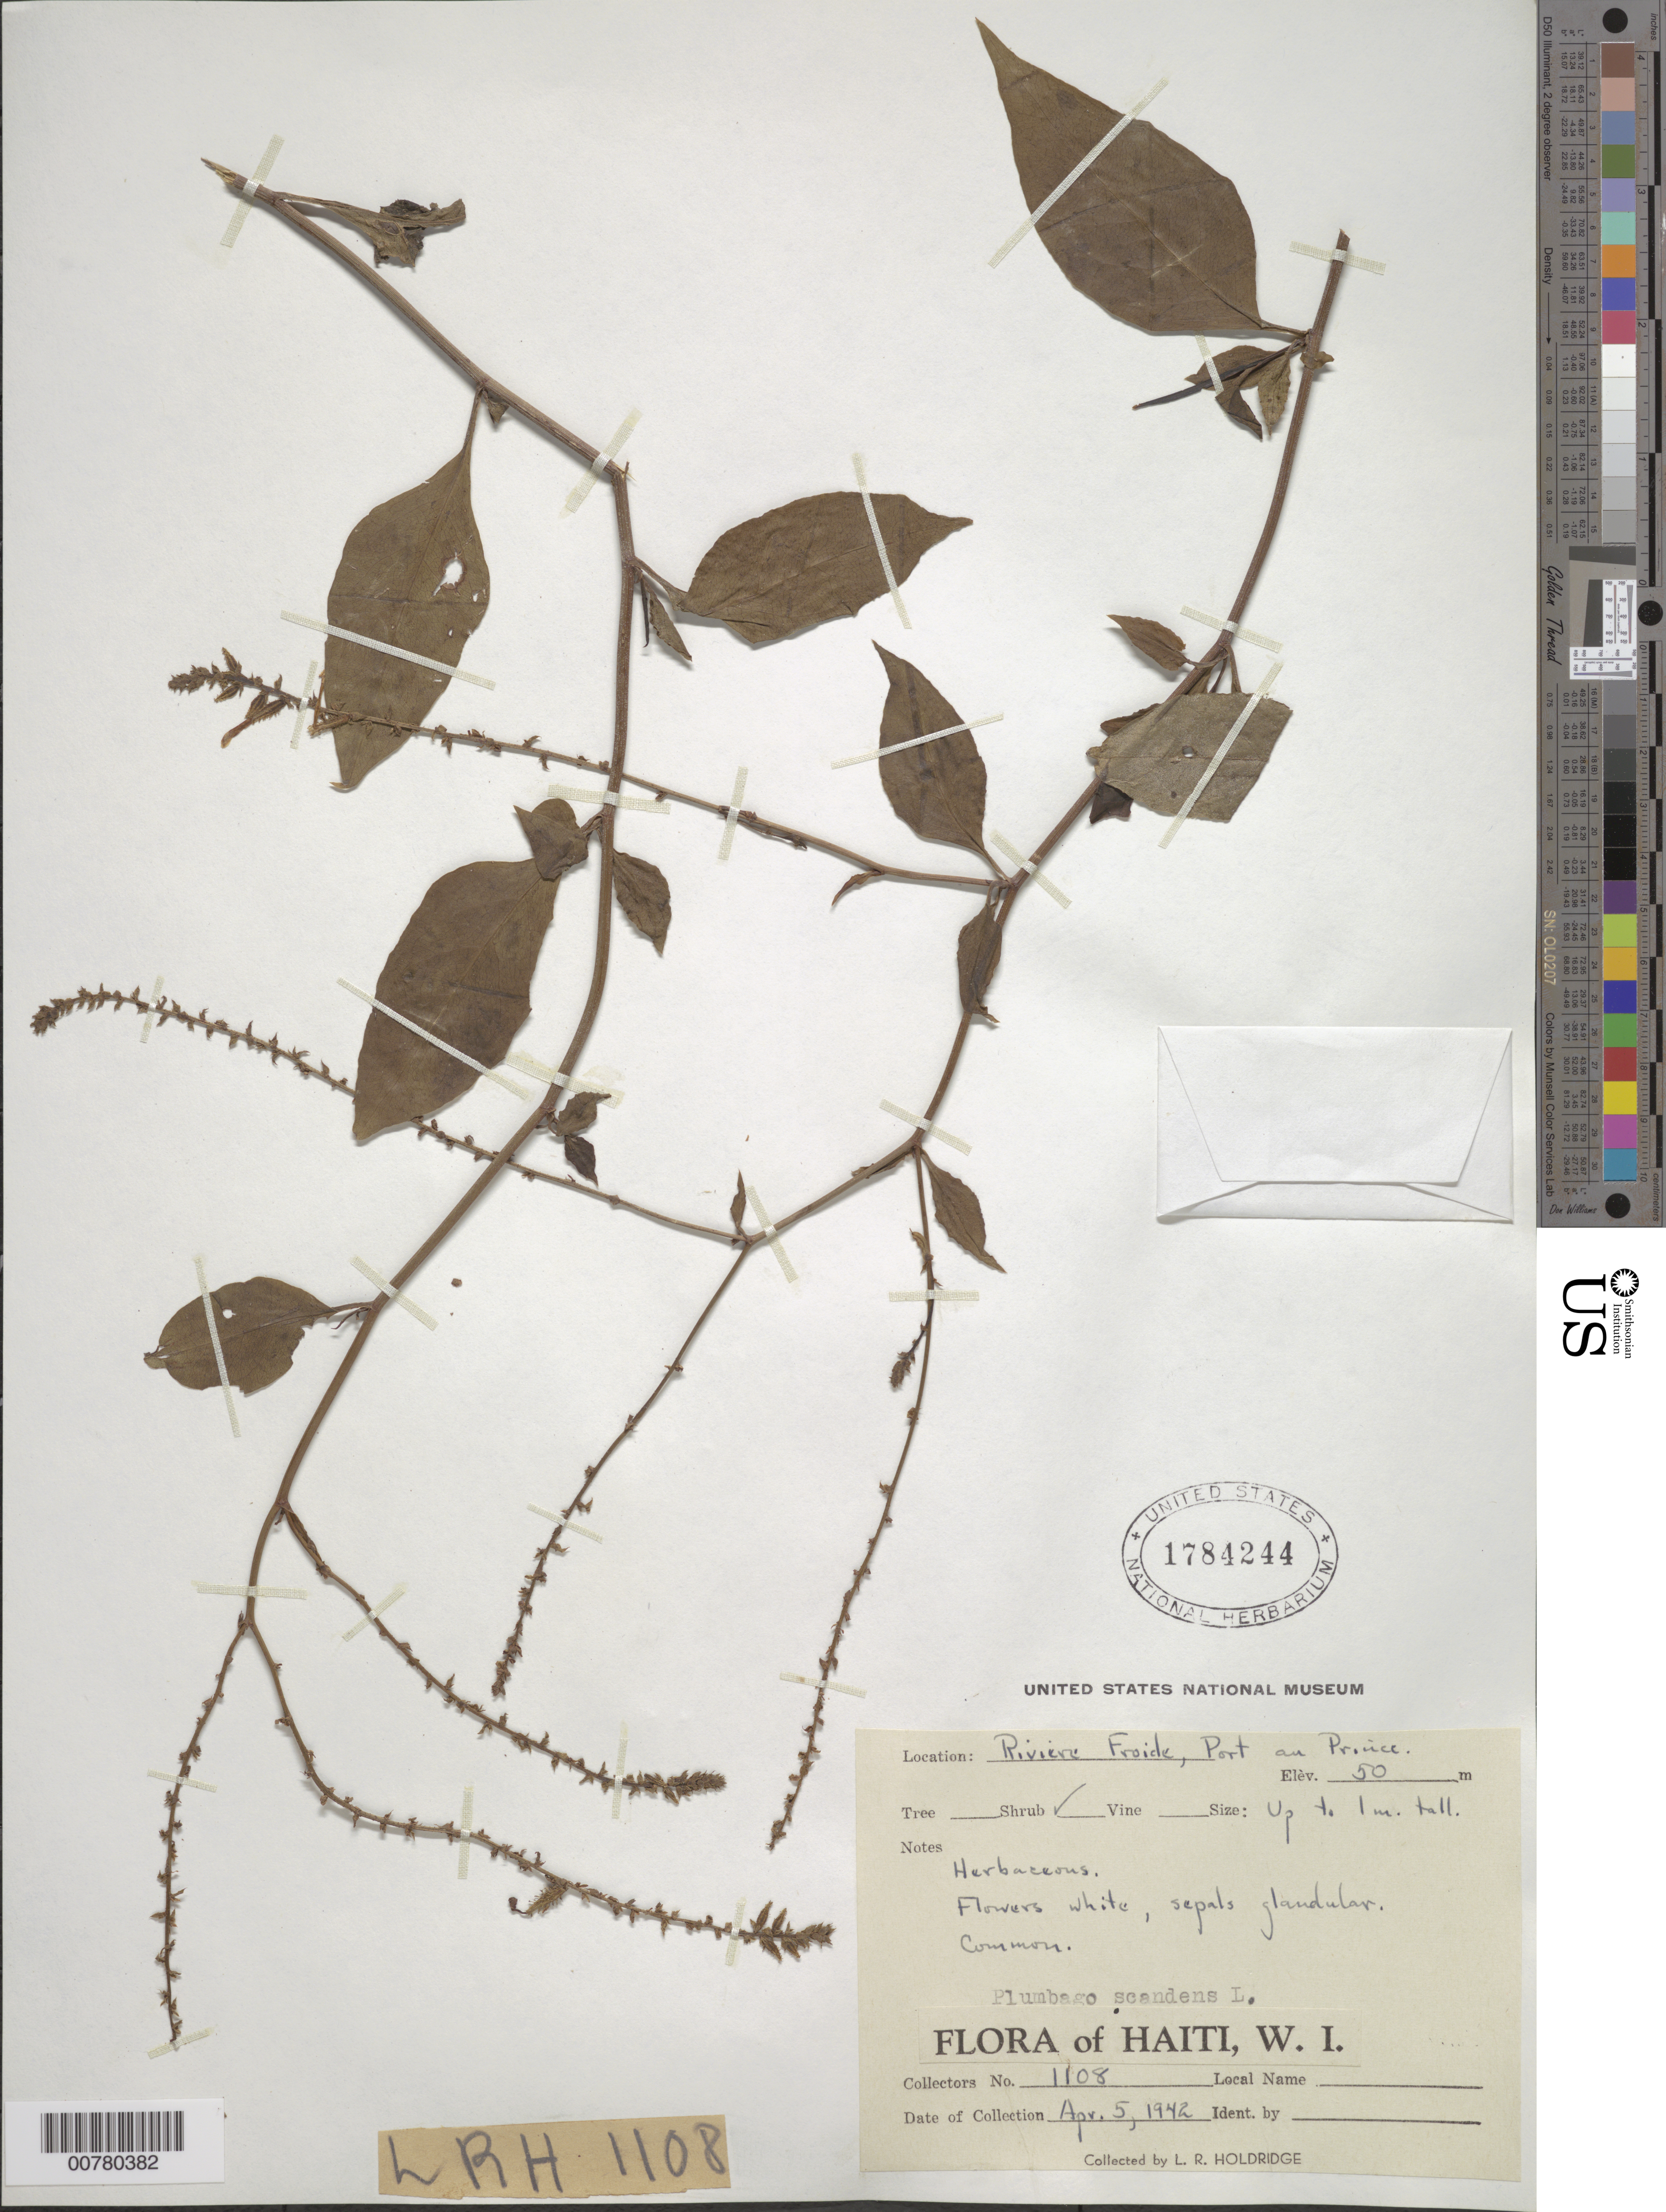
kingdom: Plantae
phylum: Tracheophyta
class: Magnoliopsida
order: Caryophyllales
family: Plumbaginaceae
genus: Plumbago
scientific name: Plumbago scandens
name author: L.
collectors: L. Holdridge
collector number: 1108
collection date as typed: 05 Apr 1942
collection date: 1942-04-05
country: Haiti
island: Hispaniola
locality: Port au Prince, Riviere Froide.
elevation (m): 50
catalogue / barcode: US 1784244